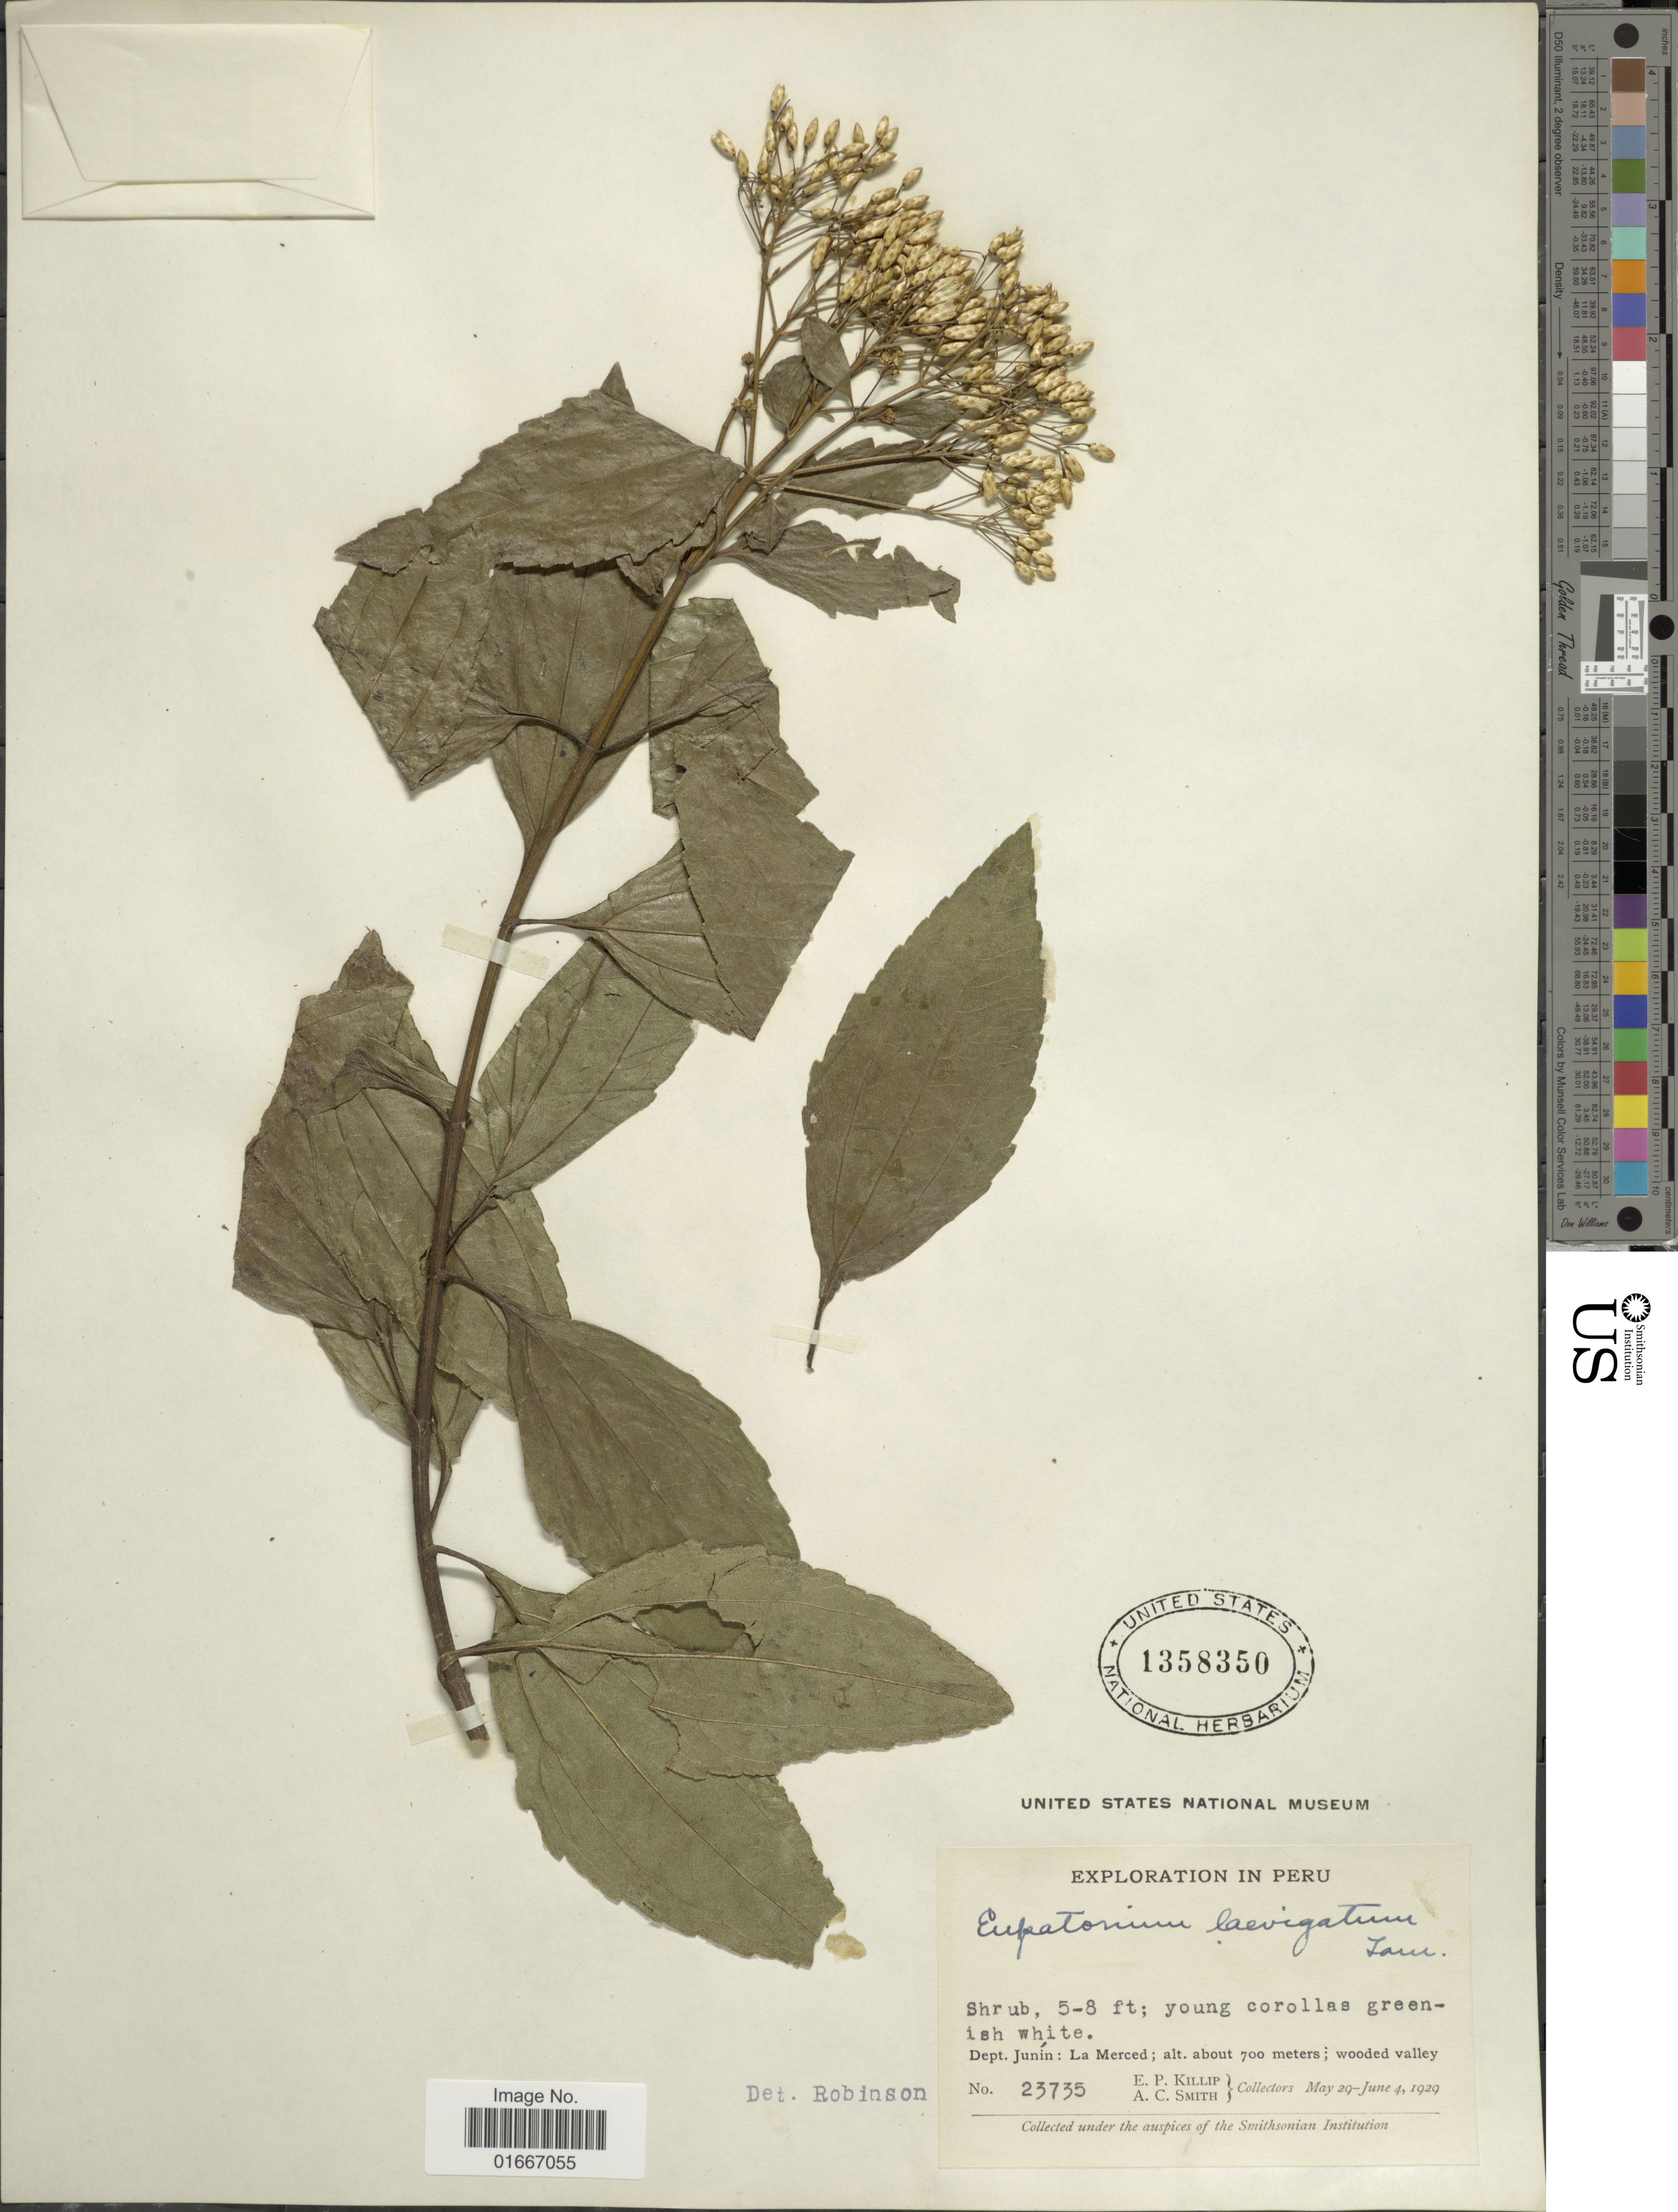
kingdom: Plantae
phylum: Tracheophyta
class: Magnoliopsida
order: Asterales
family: Asteraceae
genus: Chromolaena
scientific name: Chromolaena laevigata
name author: (Lam.) R.M. King & H. Rob.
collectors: E. P. Killip & A. C. Smith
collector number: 23735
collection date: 1929-05-29/1929-06-04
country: Peru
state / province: Junín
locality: Peru. Dept. Junín: La Merced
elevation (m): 700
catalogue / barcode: US 1358350